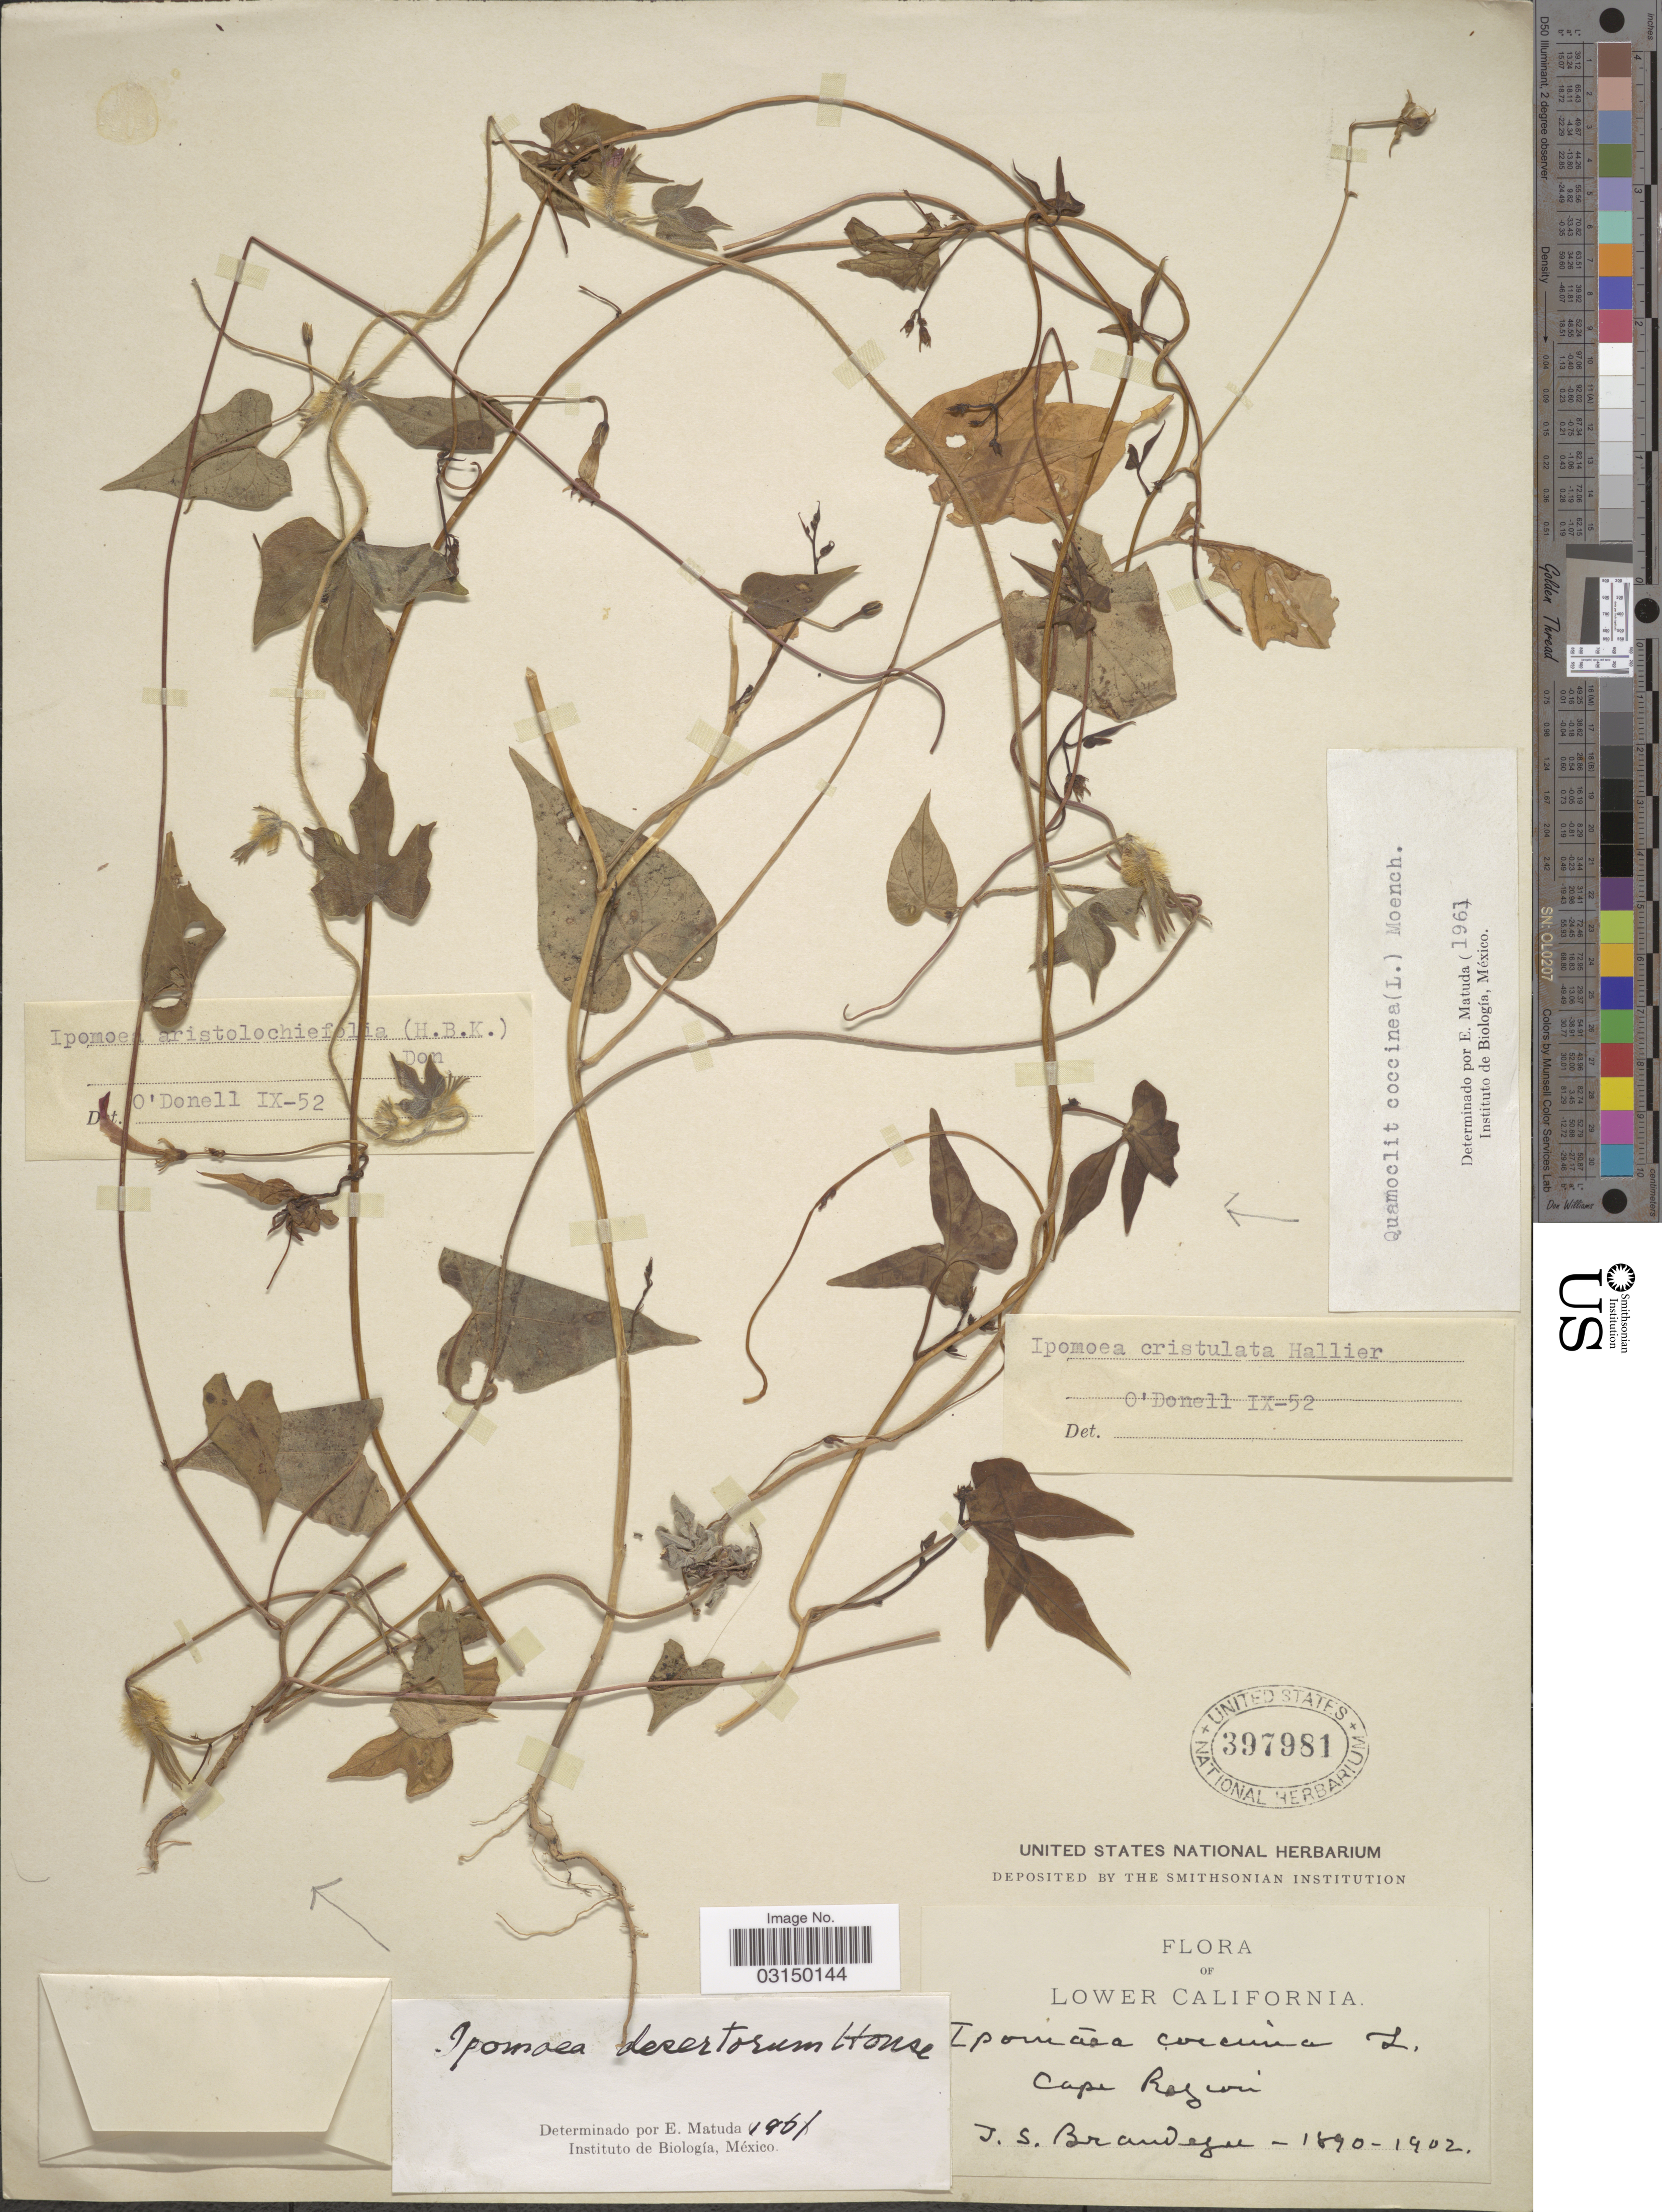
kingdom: Plantae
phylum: Tracheophyta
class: Magnoliopsida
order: Solanales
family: Convolvulaceae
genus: Ipomoea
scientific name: Ipomoea hederacea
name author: Jacq.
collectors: T. S. Brandegee (herbarium)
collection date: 1890/1902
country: Mexico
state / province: Baja California Sur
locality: Lower California. Cape Region.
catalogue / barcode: US 397981